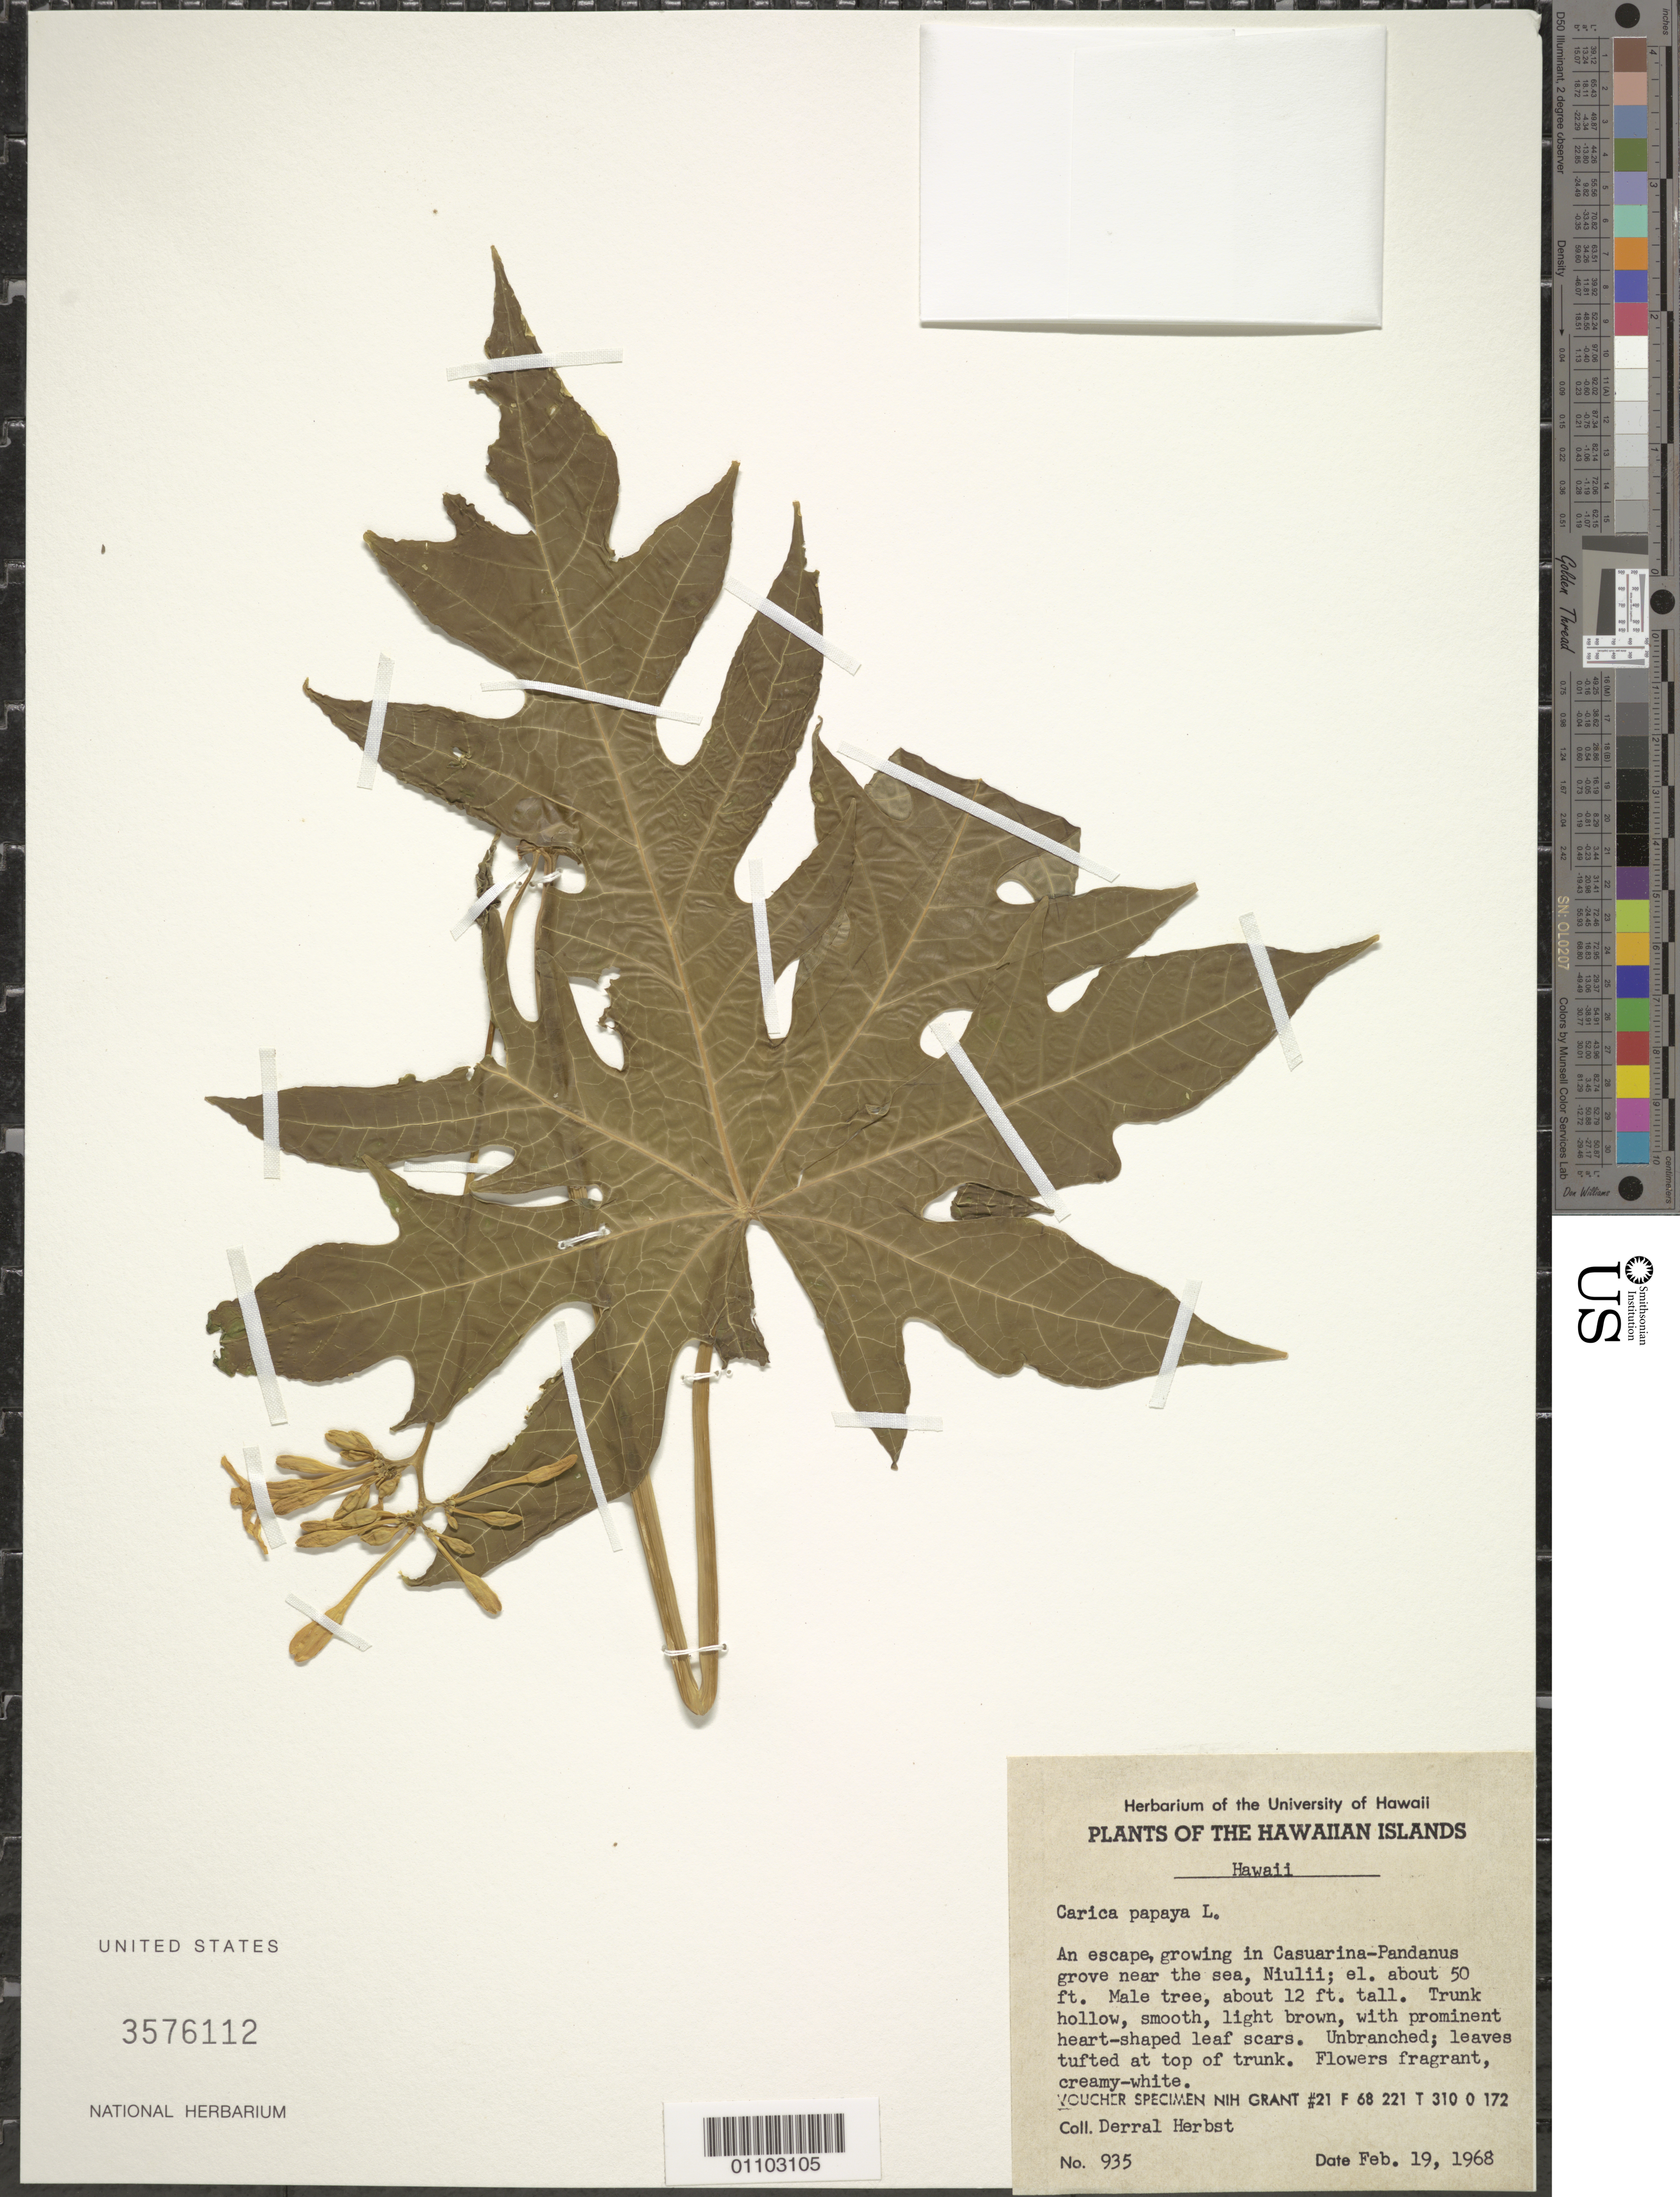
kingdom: Plantae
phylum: Tracheophyta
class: Magnoliopsida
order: Brassicales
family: Caricaceae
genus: Carica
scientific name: Carica papaya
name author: L.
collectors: D. R. Herbst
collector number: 935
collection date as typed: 19 Feb 1968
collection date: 1968-02-19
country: United States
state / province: Hawaii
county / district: Hawaii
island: Hawaii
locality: Niulii, near the sea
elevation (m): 15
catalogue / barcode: US 3576112